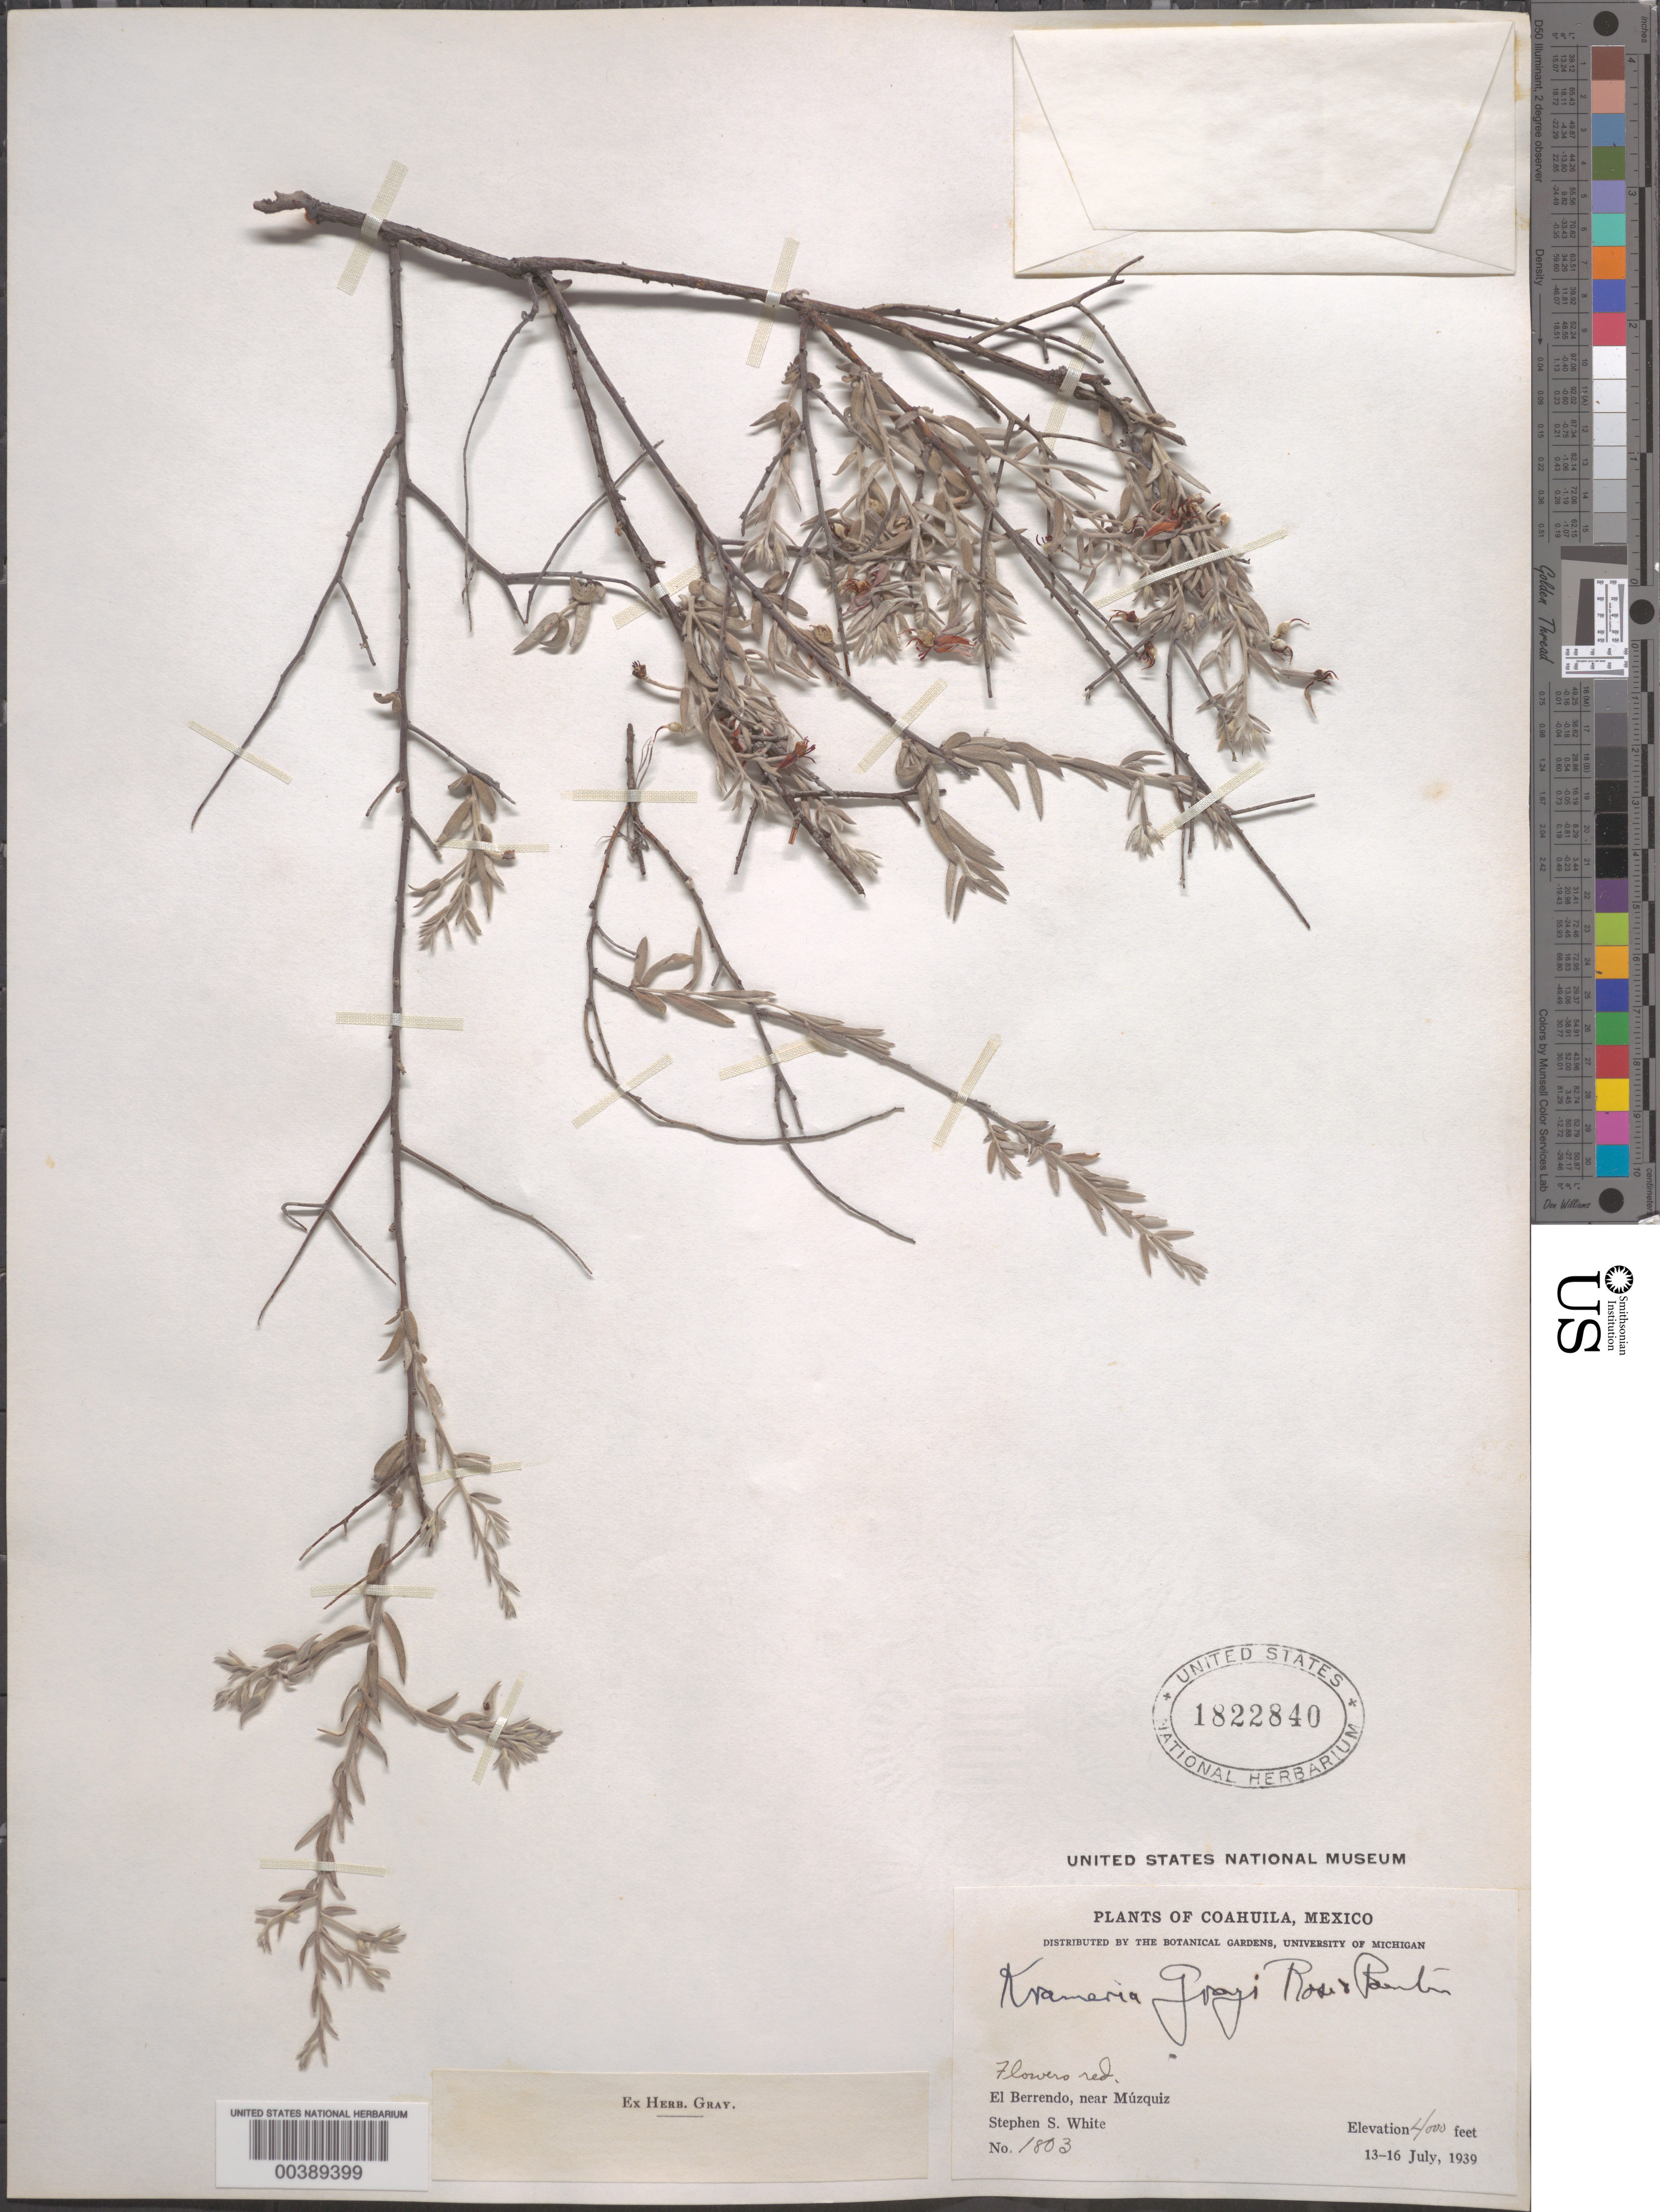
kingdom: Plantae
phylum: Tracheophyta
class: Magnoliopsida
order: Zygophyllales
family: Krameriaceae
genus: Krameria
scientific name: Krameria grayi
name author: Rose & J.H. Painter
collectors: S. S. White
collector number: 1803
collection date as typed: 13 Jul 1939 to 16 Jul 1939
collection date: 1939-07-13/1939-07-16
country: Mexico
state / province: Coahuila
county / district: Múzquiz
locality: El Berrendo, near Múzquiz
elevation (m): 1219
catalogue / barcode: US 1822840